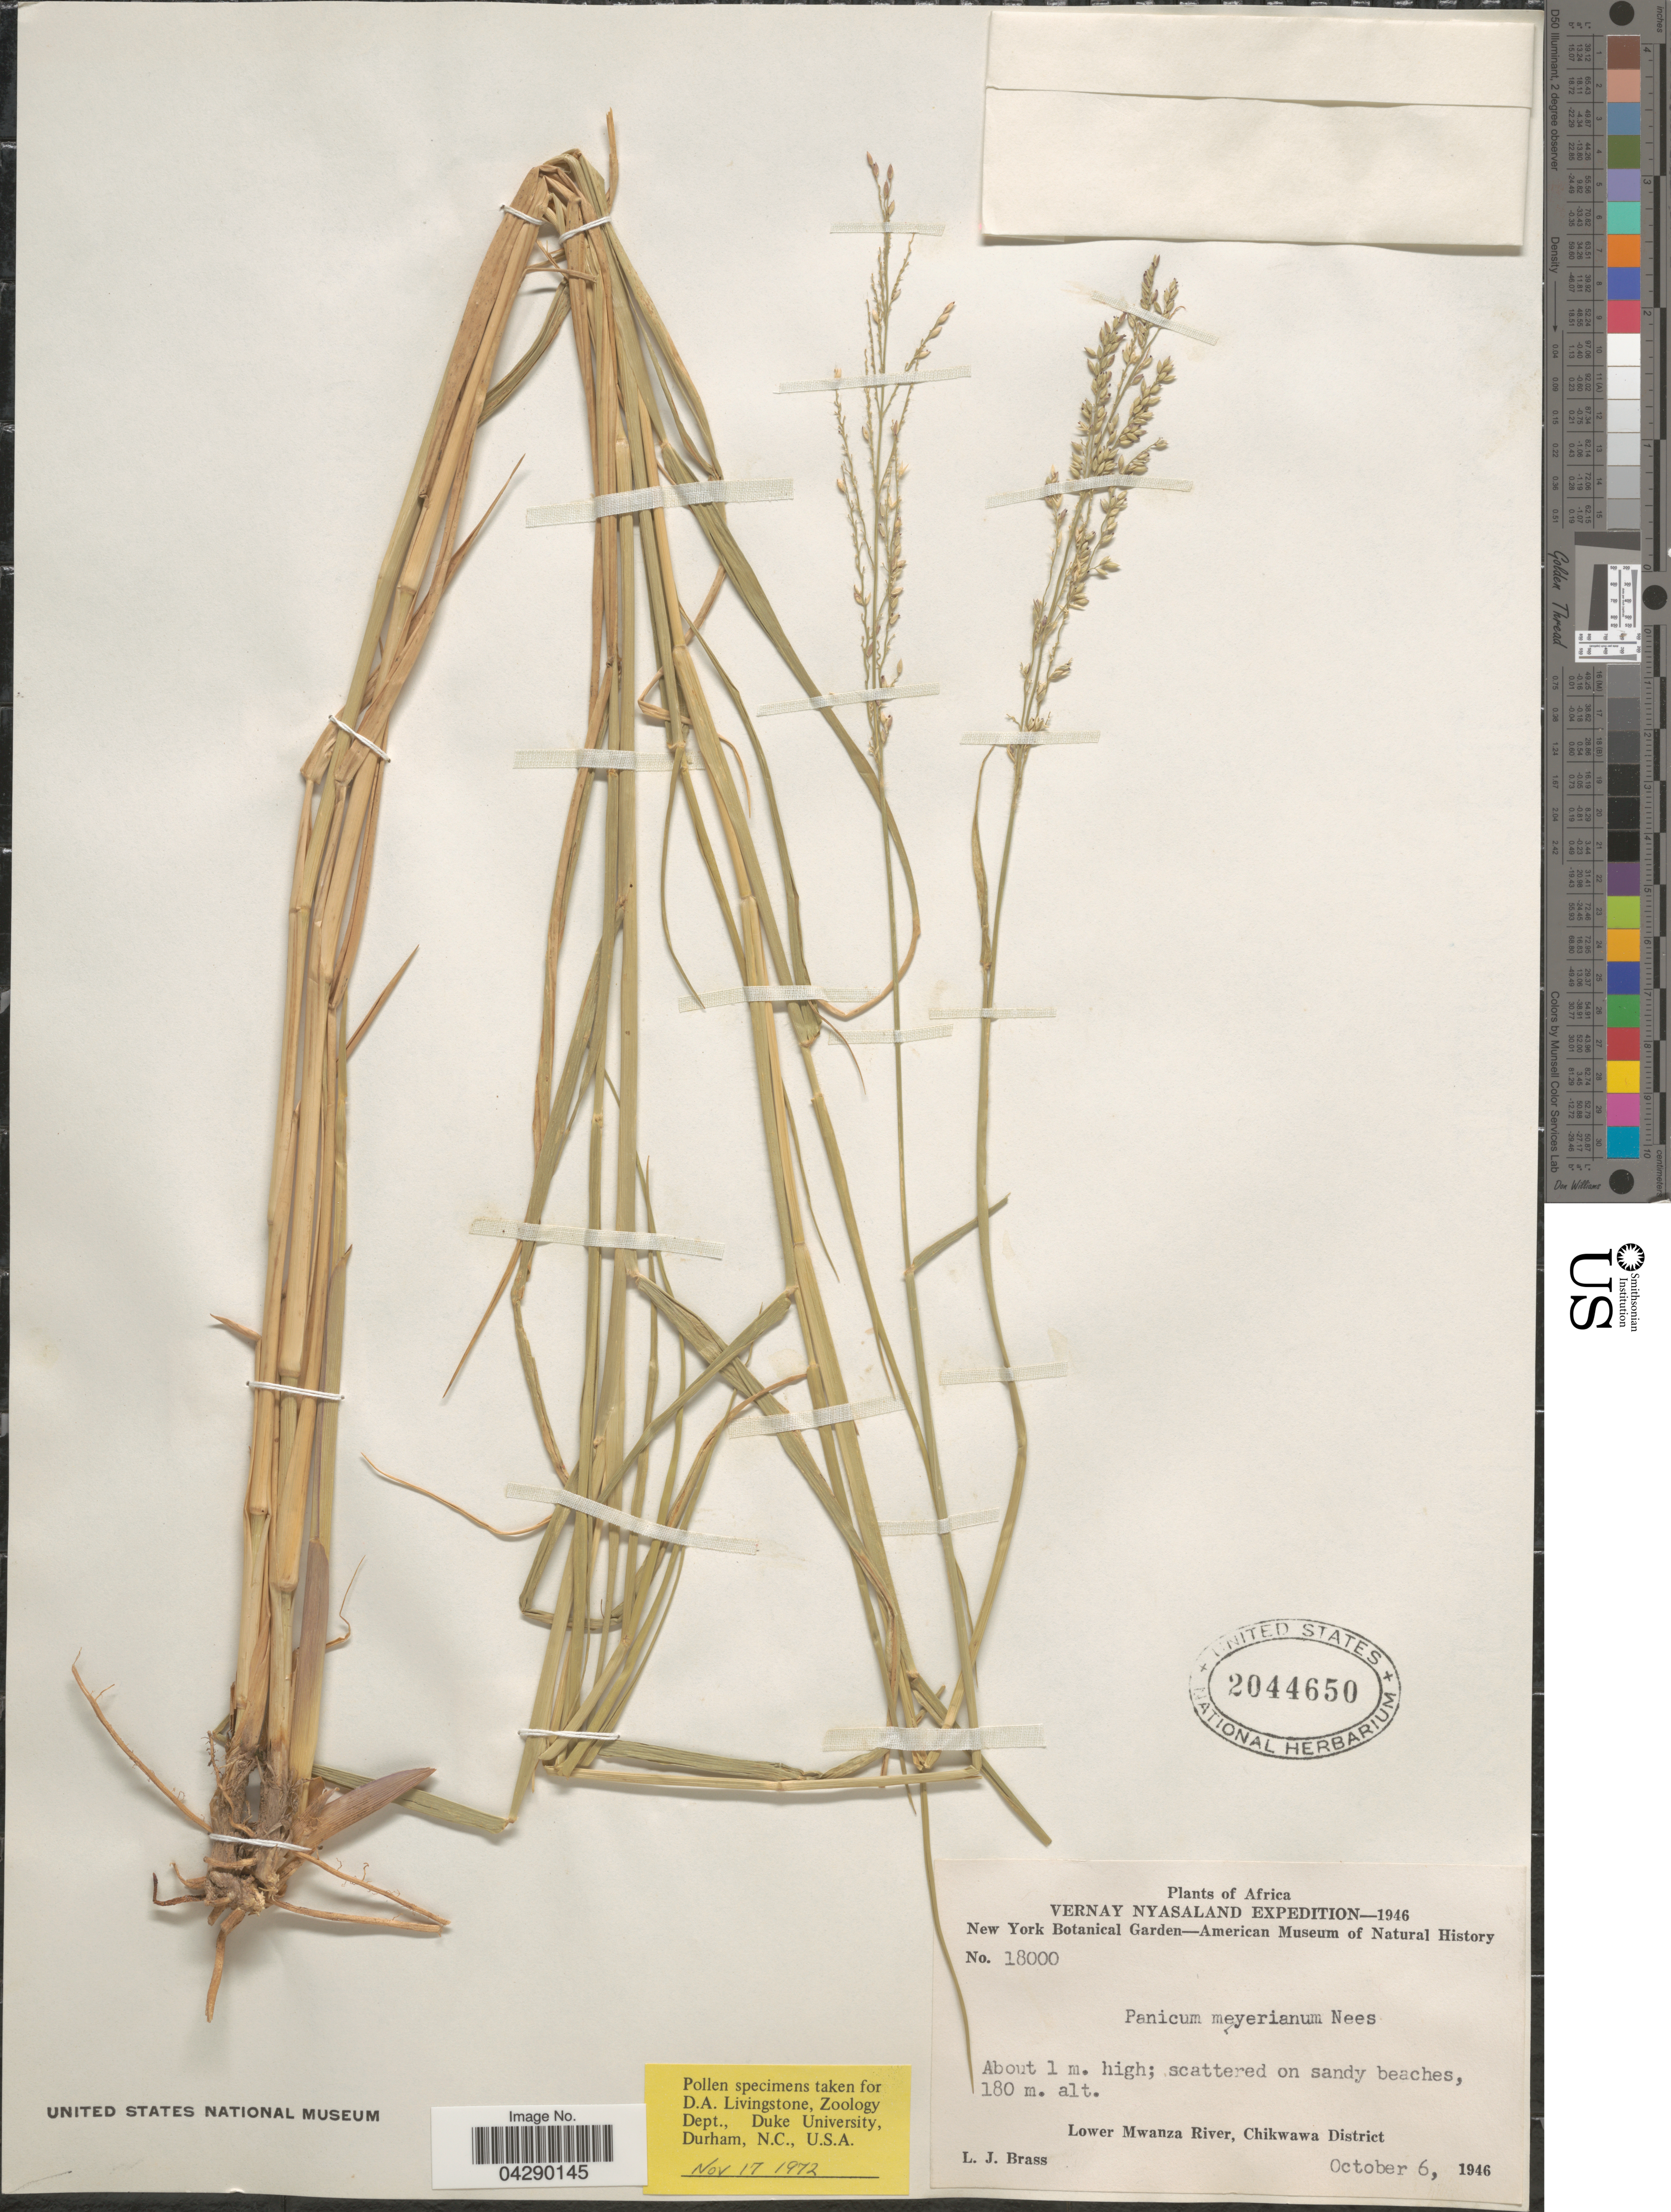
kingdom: Plantae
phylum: Tracheophyta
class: Liliopsida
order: Poales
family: Poaceae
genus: Eriochloa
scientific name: Eriochloa meyeriana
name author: (Nees) Pilg.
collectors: L. J. Brass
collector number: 18000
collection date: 1946-10-06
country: Tanzania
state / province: Mwanza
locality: Vernay Nyasaland Expedition - 1946. Lower Mwanza River, Chikwawa District.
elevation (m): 180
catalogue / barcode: US 2044650